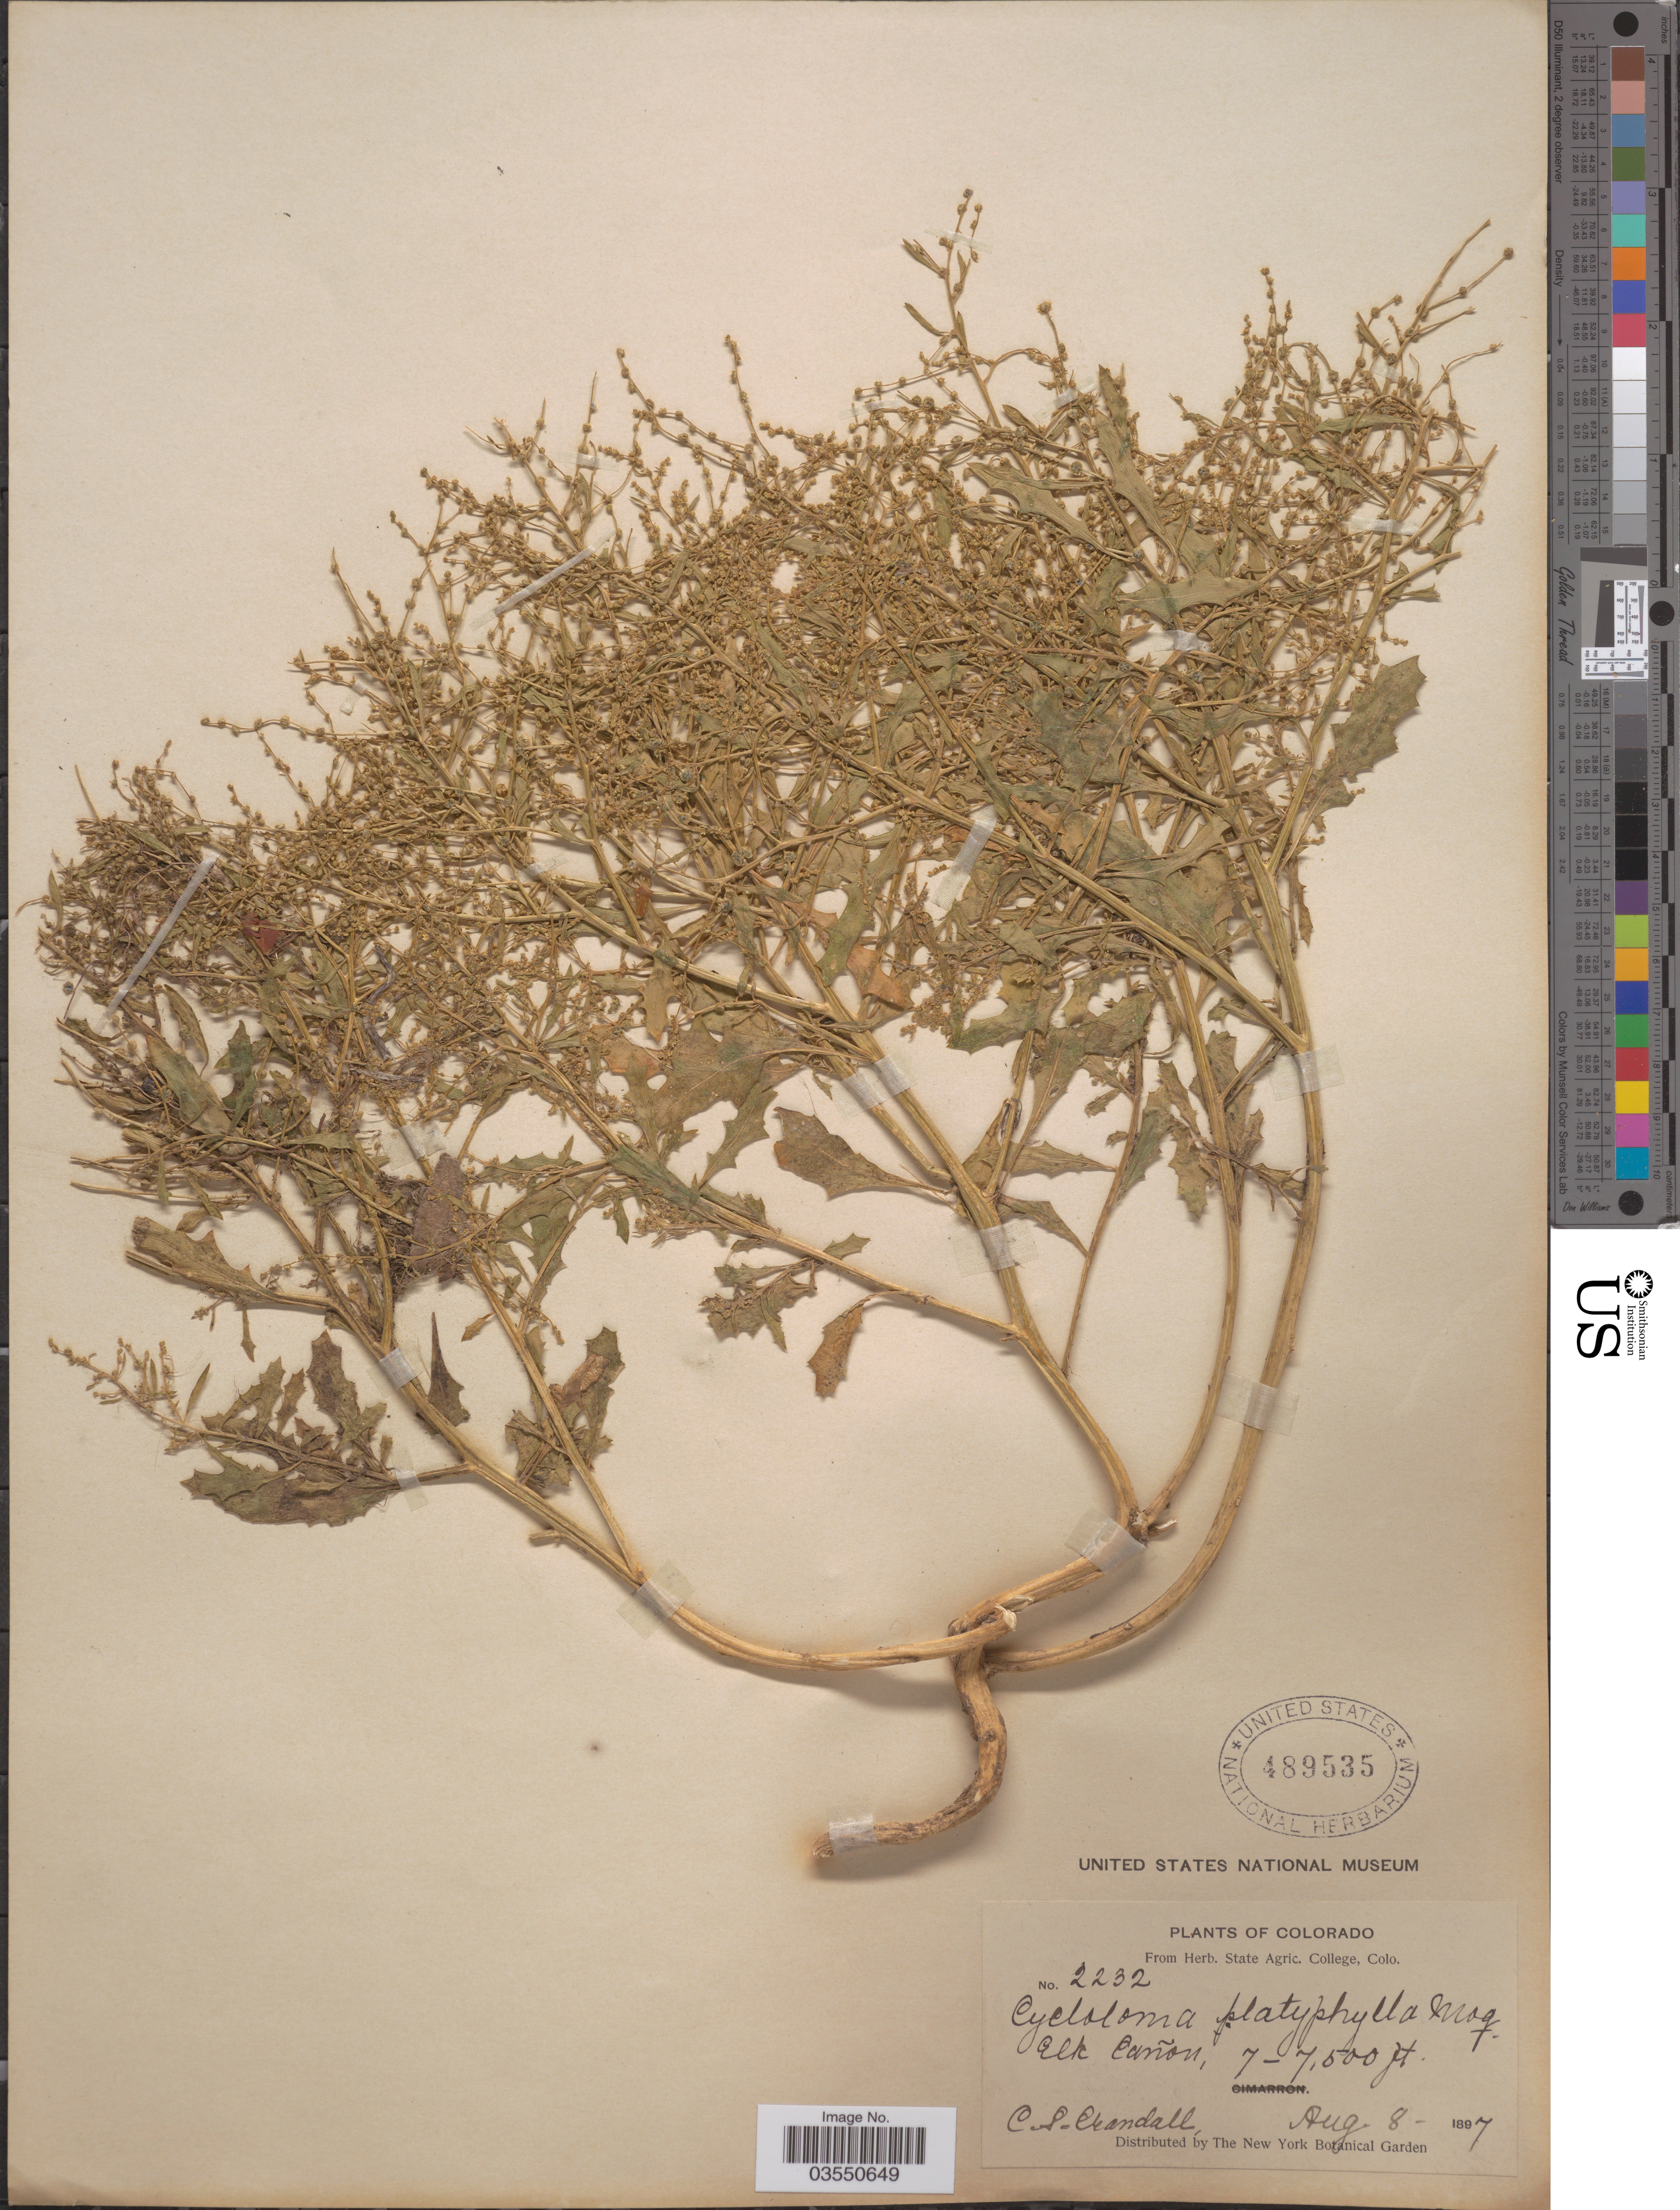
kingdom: Plantae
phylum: Tracheophyta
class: Magnoliopsida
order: Caryophyllales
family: Amaranthaceae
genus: Dysphania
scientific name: Dysphania atriplicifolia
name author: (Spreng.) G. Kadereit et al.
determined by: U.S. National Herbarium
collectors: C. Crandall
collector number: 2232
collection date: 1897-08-08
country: United States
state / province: Colorado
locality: Elk Cañon.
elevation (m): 2134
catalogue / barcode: US 489535